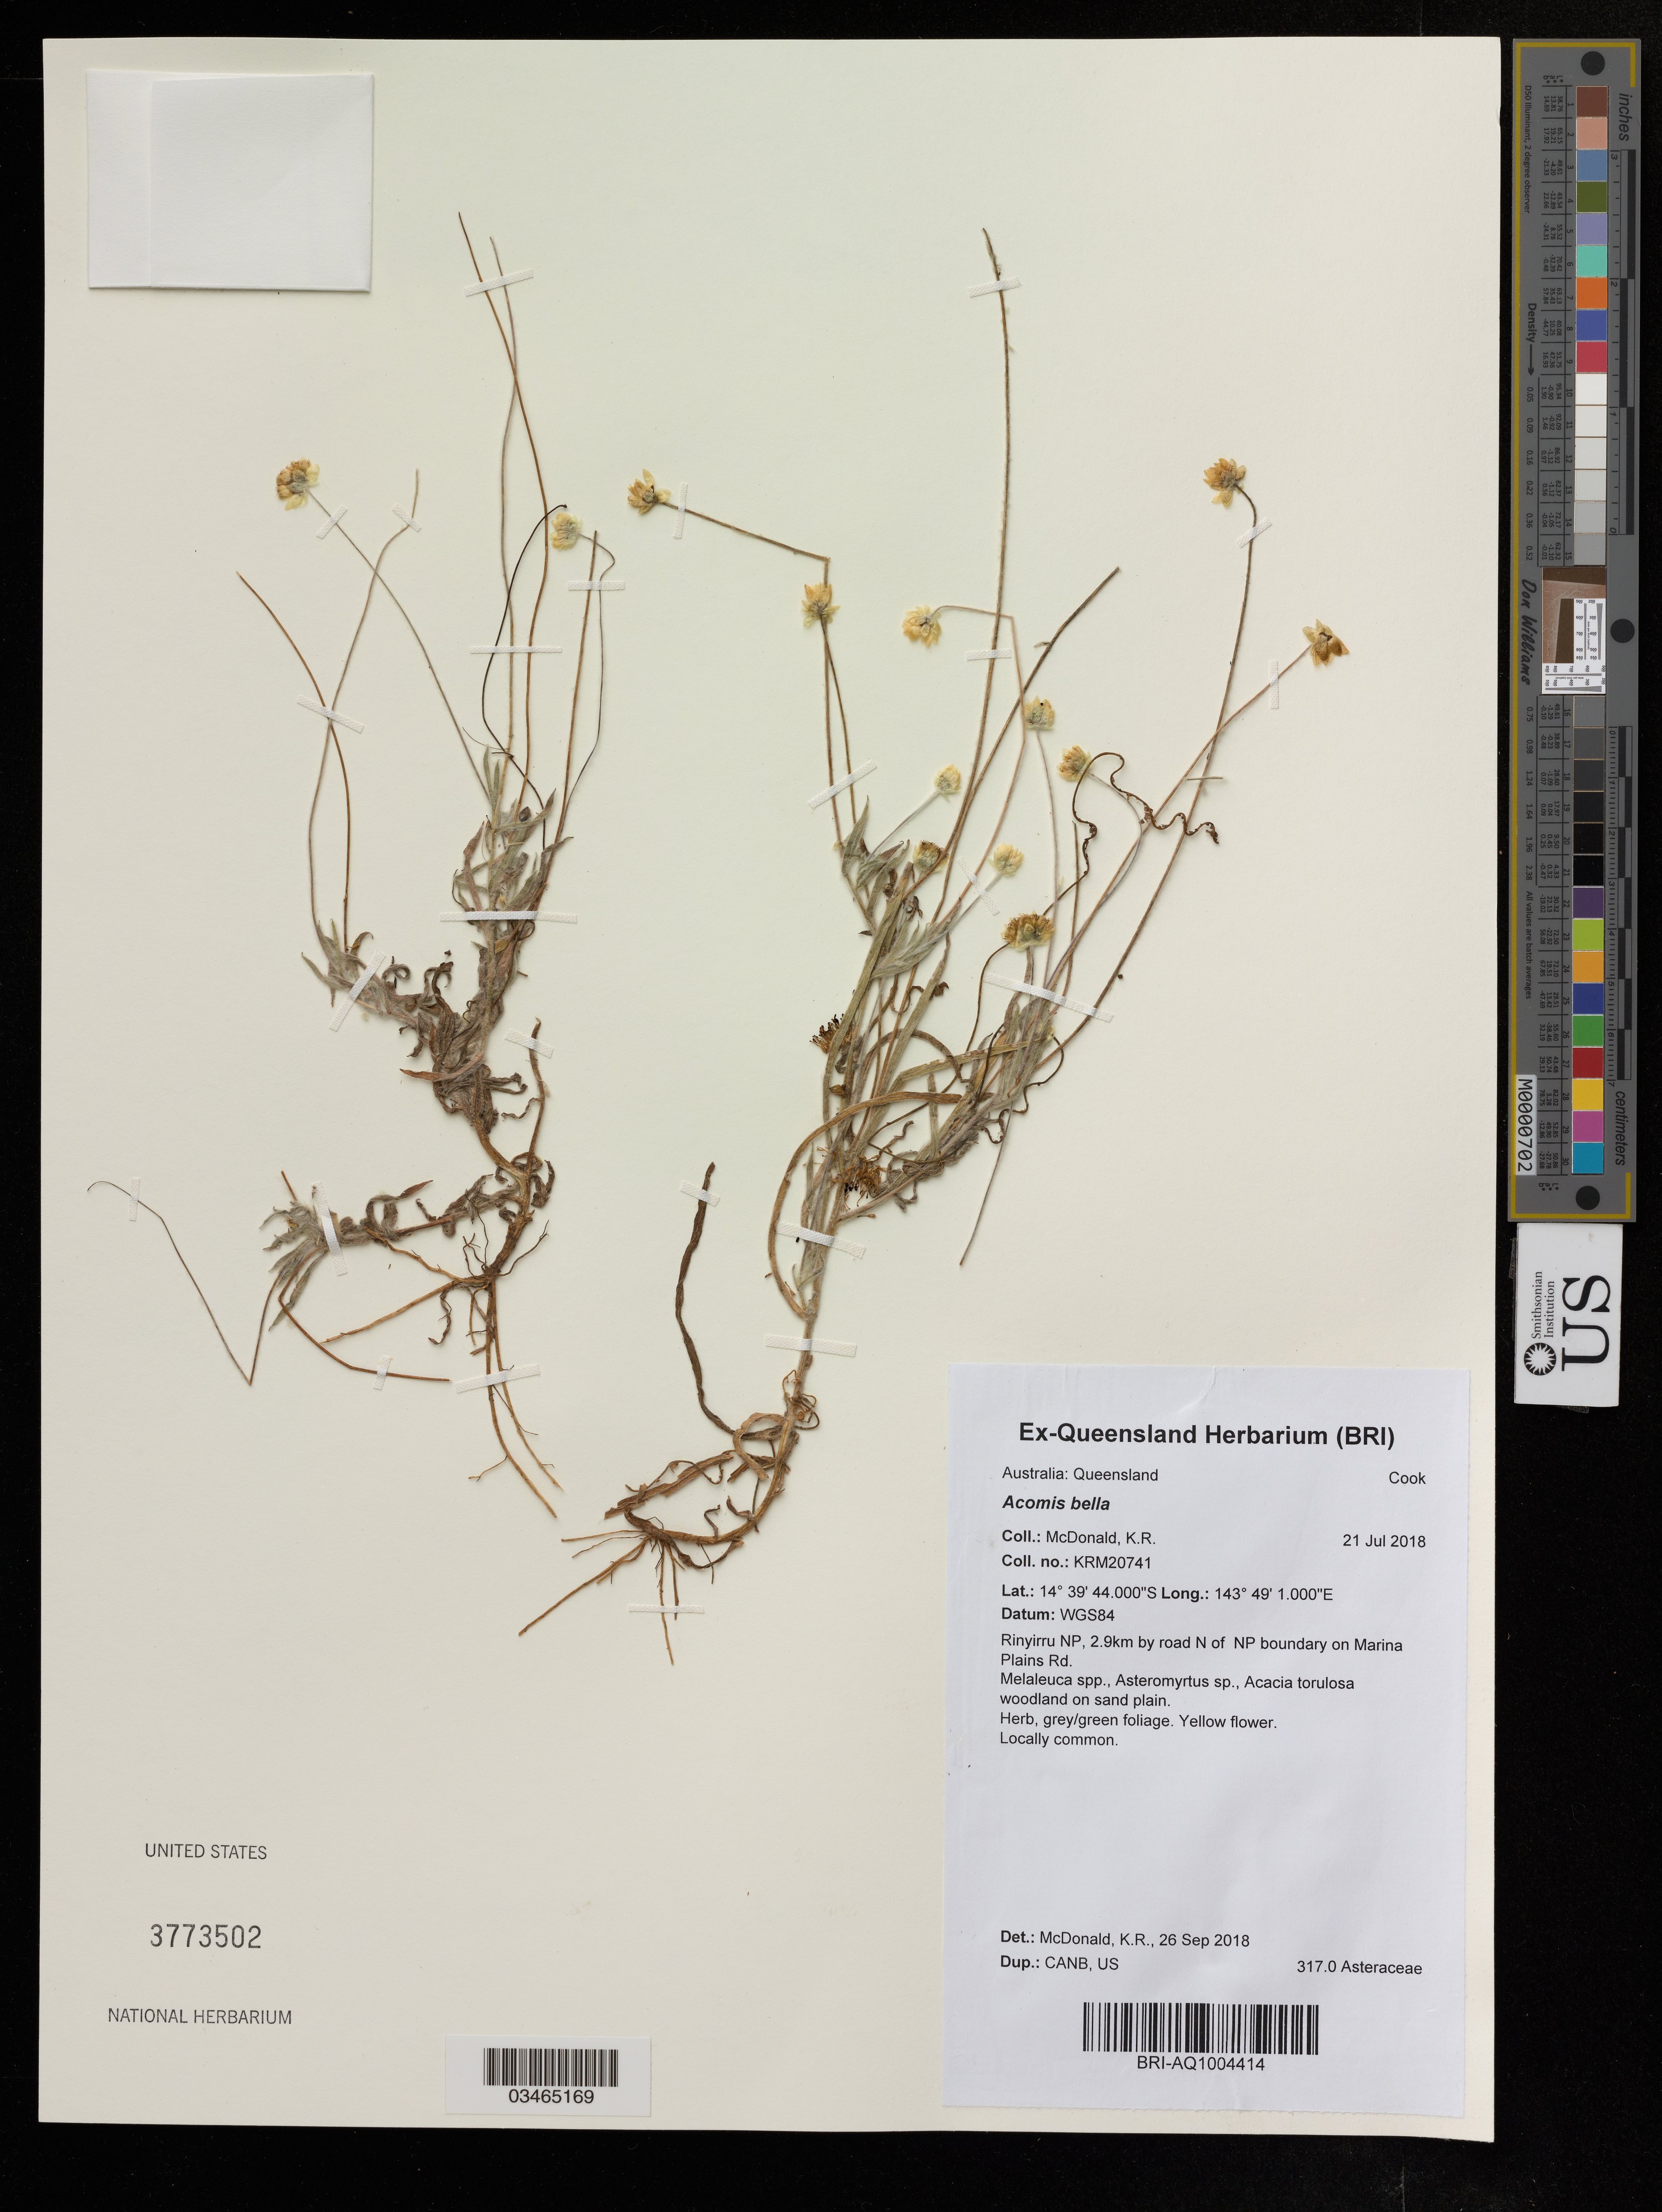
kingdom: Plantae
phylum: Tracheophyta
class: Magnoliopsida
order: Asterales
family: Asteraceae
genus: Acomis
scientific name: Acomis bella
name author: A.E. Holland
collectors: K. McDonald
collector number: KRM20741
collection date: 2018-07-21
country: Australia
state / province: Queensland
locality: Cook. Rinyirru NP, 2.9km by road N of NP boundary on Marina Plains Rd.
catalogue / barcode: US 3773502